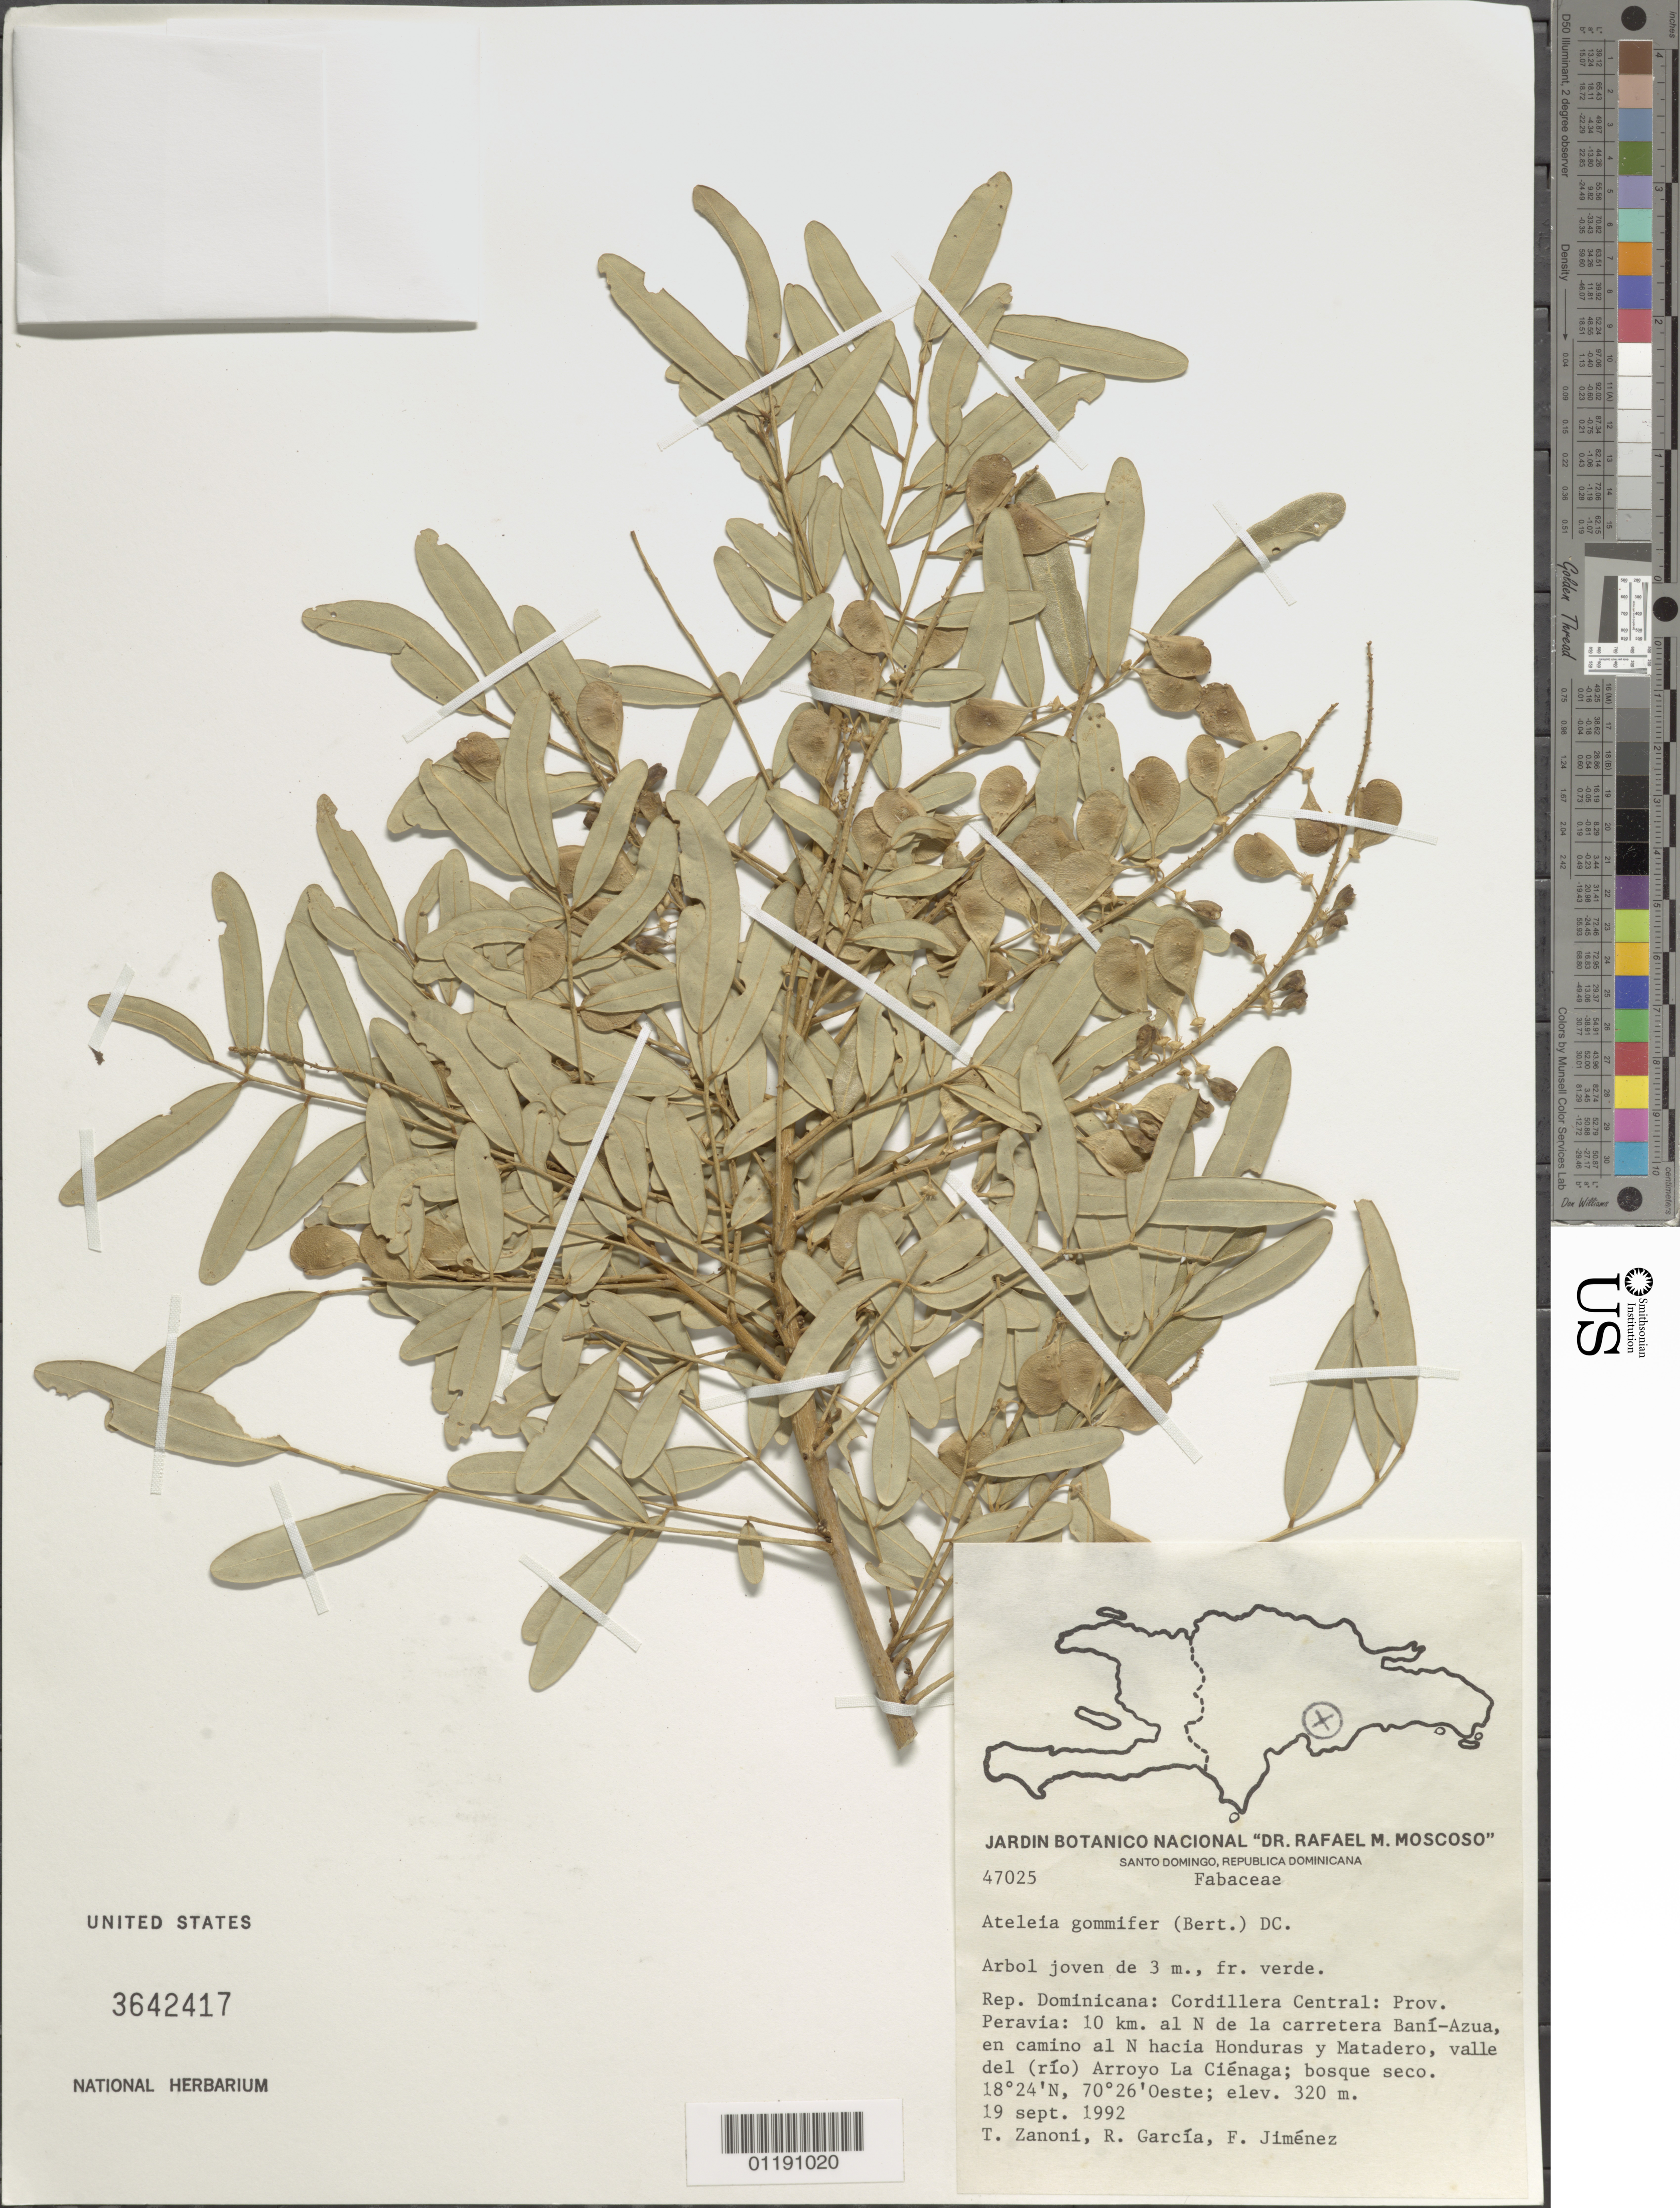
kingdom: Plantae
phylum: Tracheophyta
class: Magnoliopsida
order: Fabales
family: Fabaceae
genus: Ateleia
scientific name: Ateleia gummifera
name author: (Bertero ex DC.) D. Dietr.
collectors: T. A. Zanoni, R. G. García & F. Jiménez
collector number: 47025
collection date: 1992-09-19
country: Dominican Republic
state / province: Peravia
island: Hispaniola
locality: Cordillera Central: 10 km. N of the road Baní-Azua, on the way N to Honduras and Matadero, river valley Arroyo La Ciénaga.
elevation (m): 320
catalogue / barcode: US 3642417